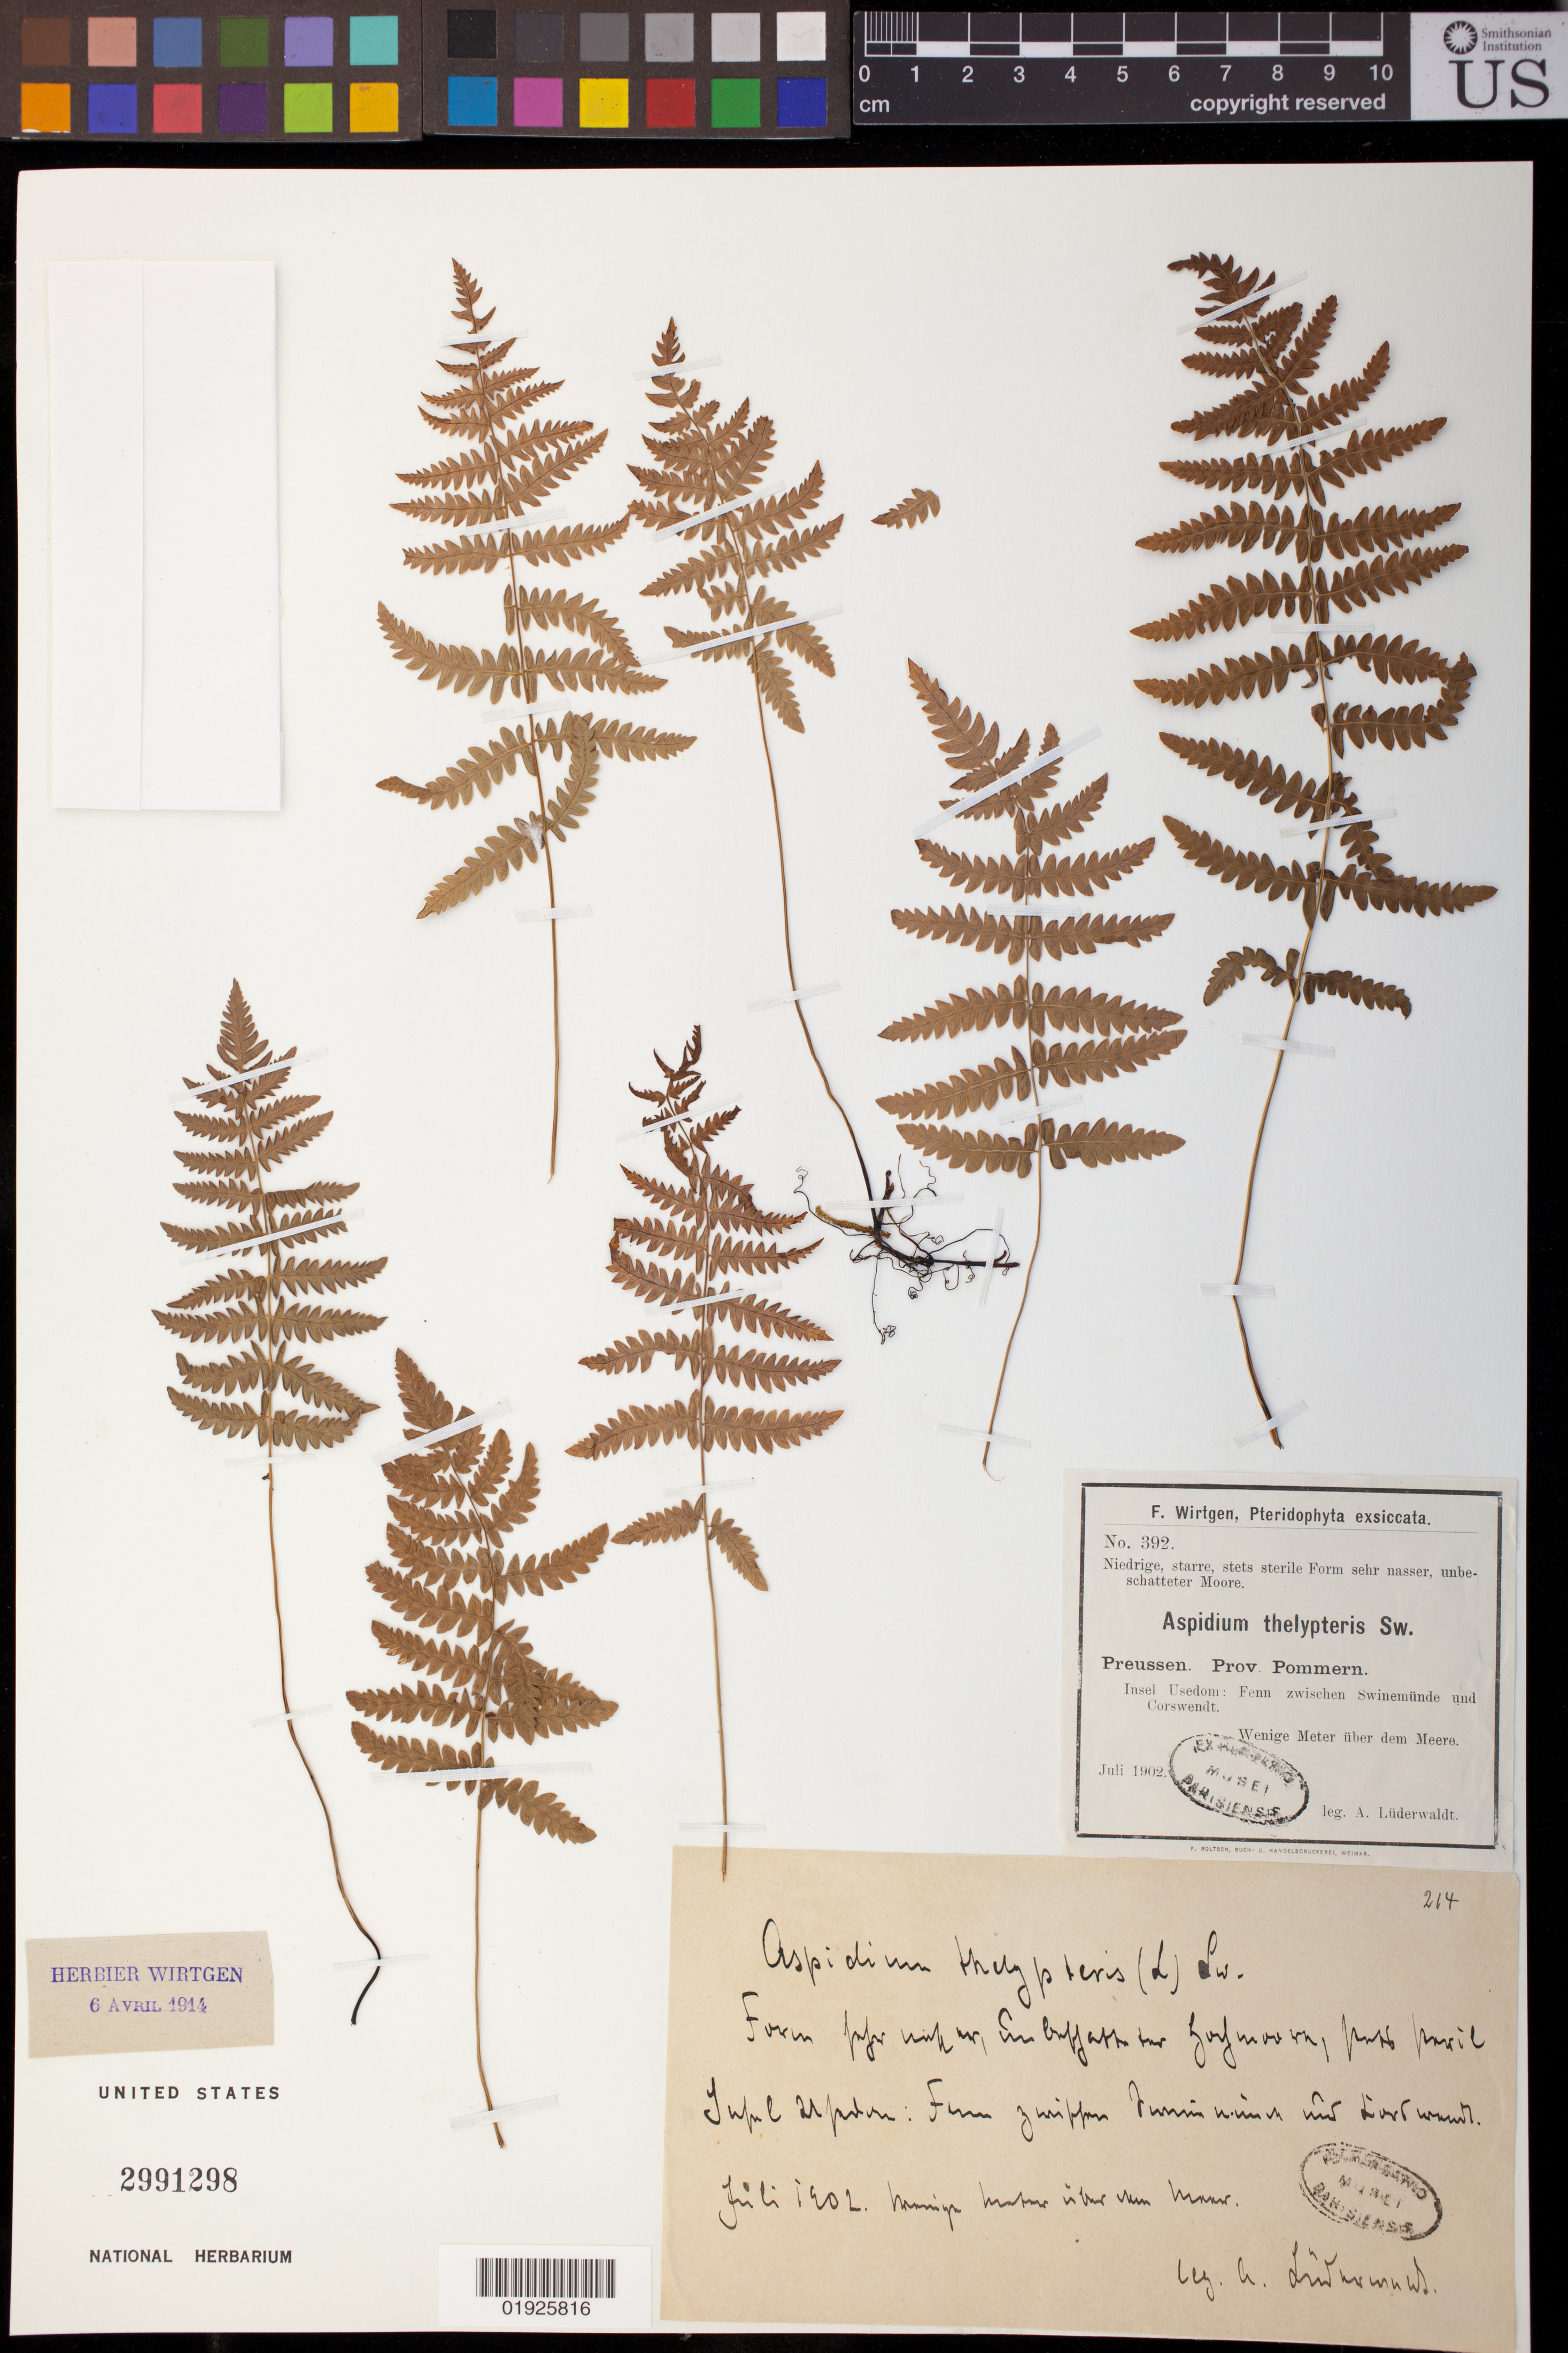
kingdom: Plantae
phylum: Tracheophyta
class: Polypodiopsida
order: Polypodiales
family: Thelypteridaceae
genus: Thelypteris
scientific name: Thelypteris palustris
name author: (Salisb.) Schott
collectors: A. Lüderwaldt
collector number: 392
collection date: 1902-07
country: Germany / Poland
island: Usedom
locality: Insel Usedom: Fenn zwischen Swinemunde und Corswendt.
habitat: Niedrige, starre, stets sterile Form sehr nasser, unbeschatteter Moore.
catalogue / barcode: US 2991298